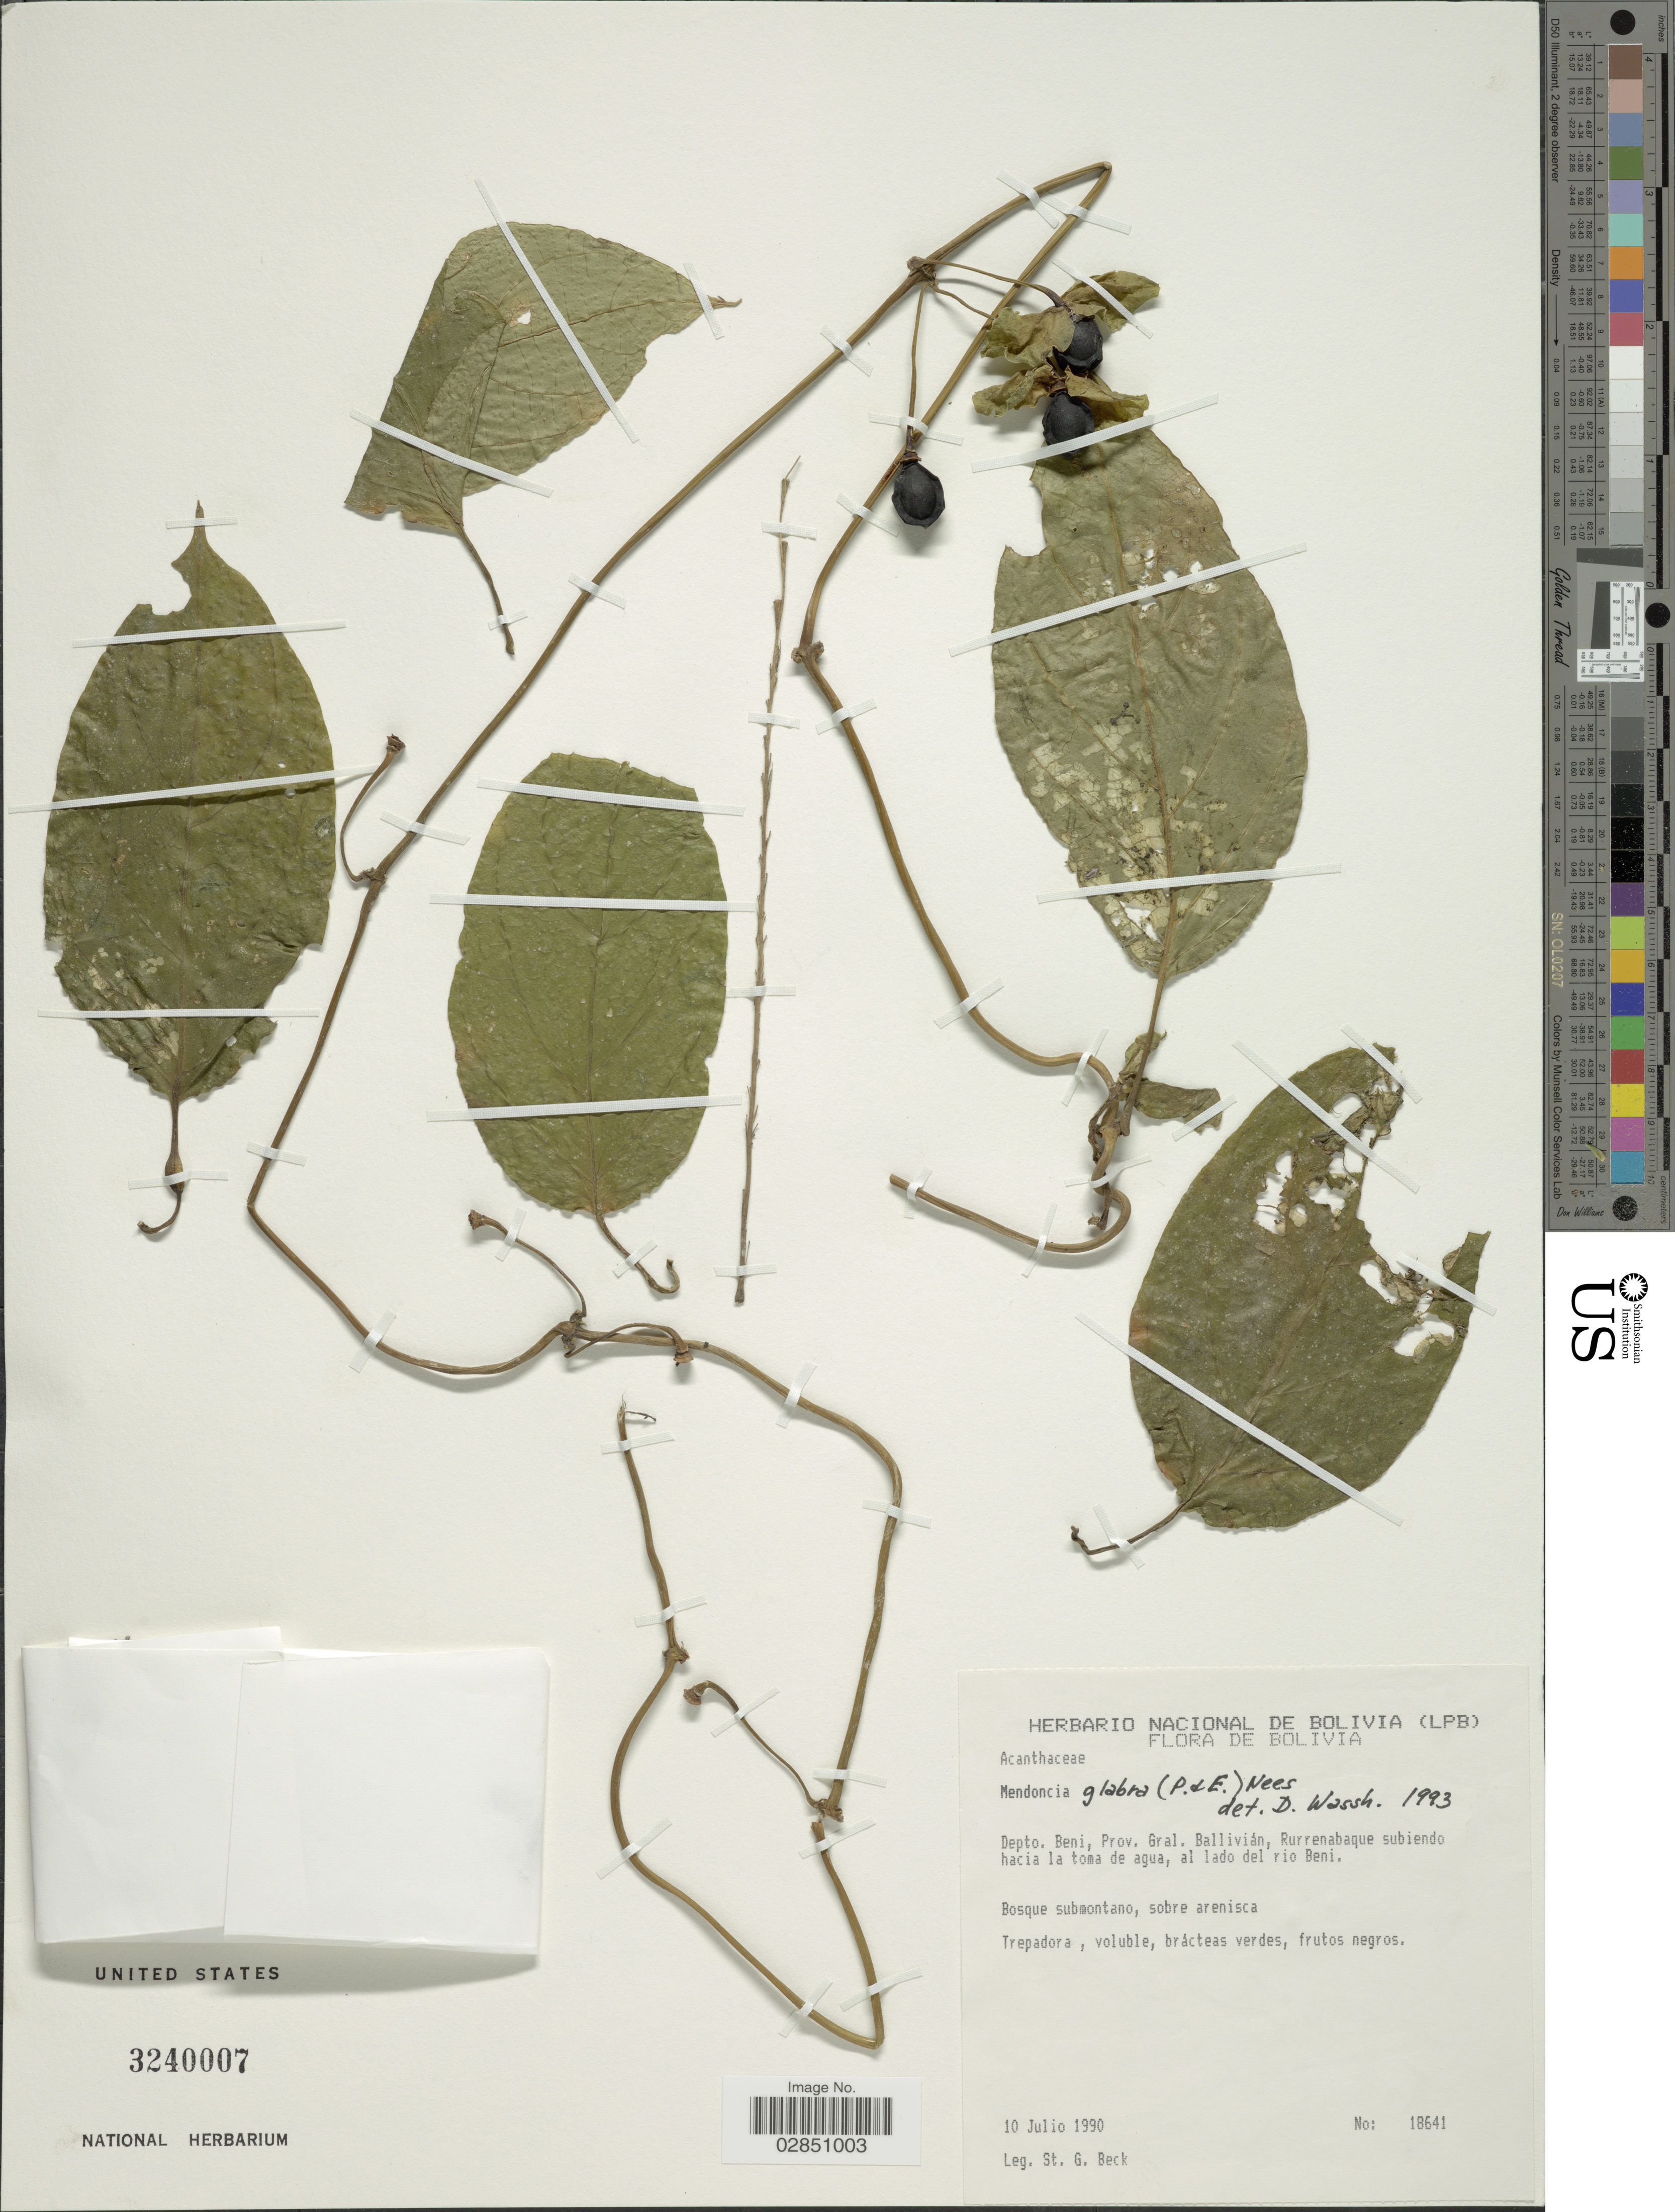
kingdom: Plantae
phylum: Tracheophyta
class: Magnoliopsida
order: Lamiales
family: Acanthaceae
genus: Mendoncia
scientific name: Mendoncia glabra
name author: (Poepp. & Endl.) Nees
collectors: S. G. Beck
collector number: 18641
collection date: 1990-07-10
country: Bolivia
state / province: Beni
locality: Depto. Beni, Prov. Gral. Ballivián, Rurrenabaque subiendo hacia la toma de agua, al lado del rio Beni.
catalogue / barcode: US 3240007